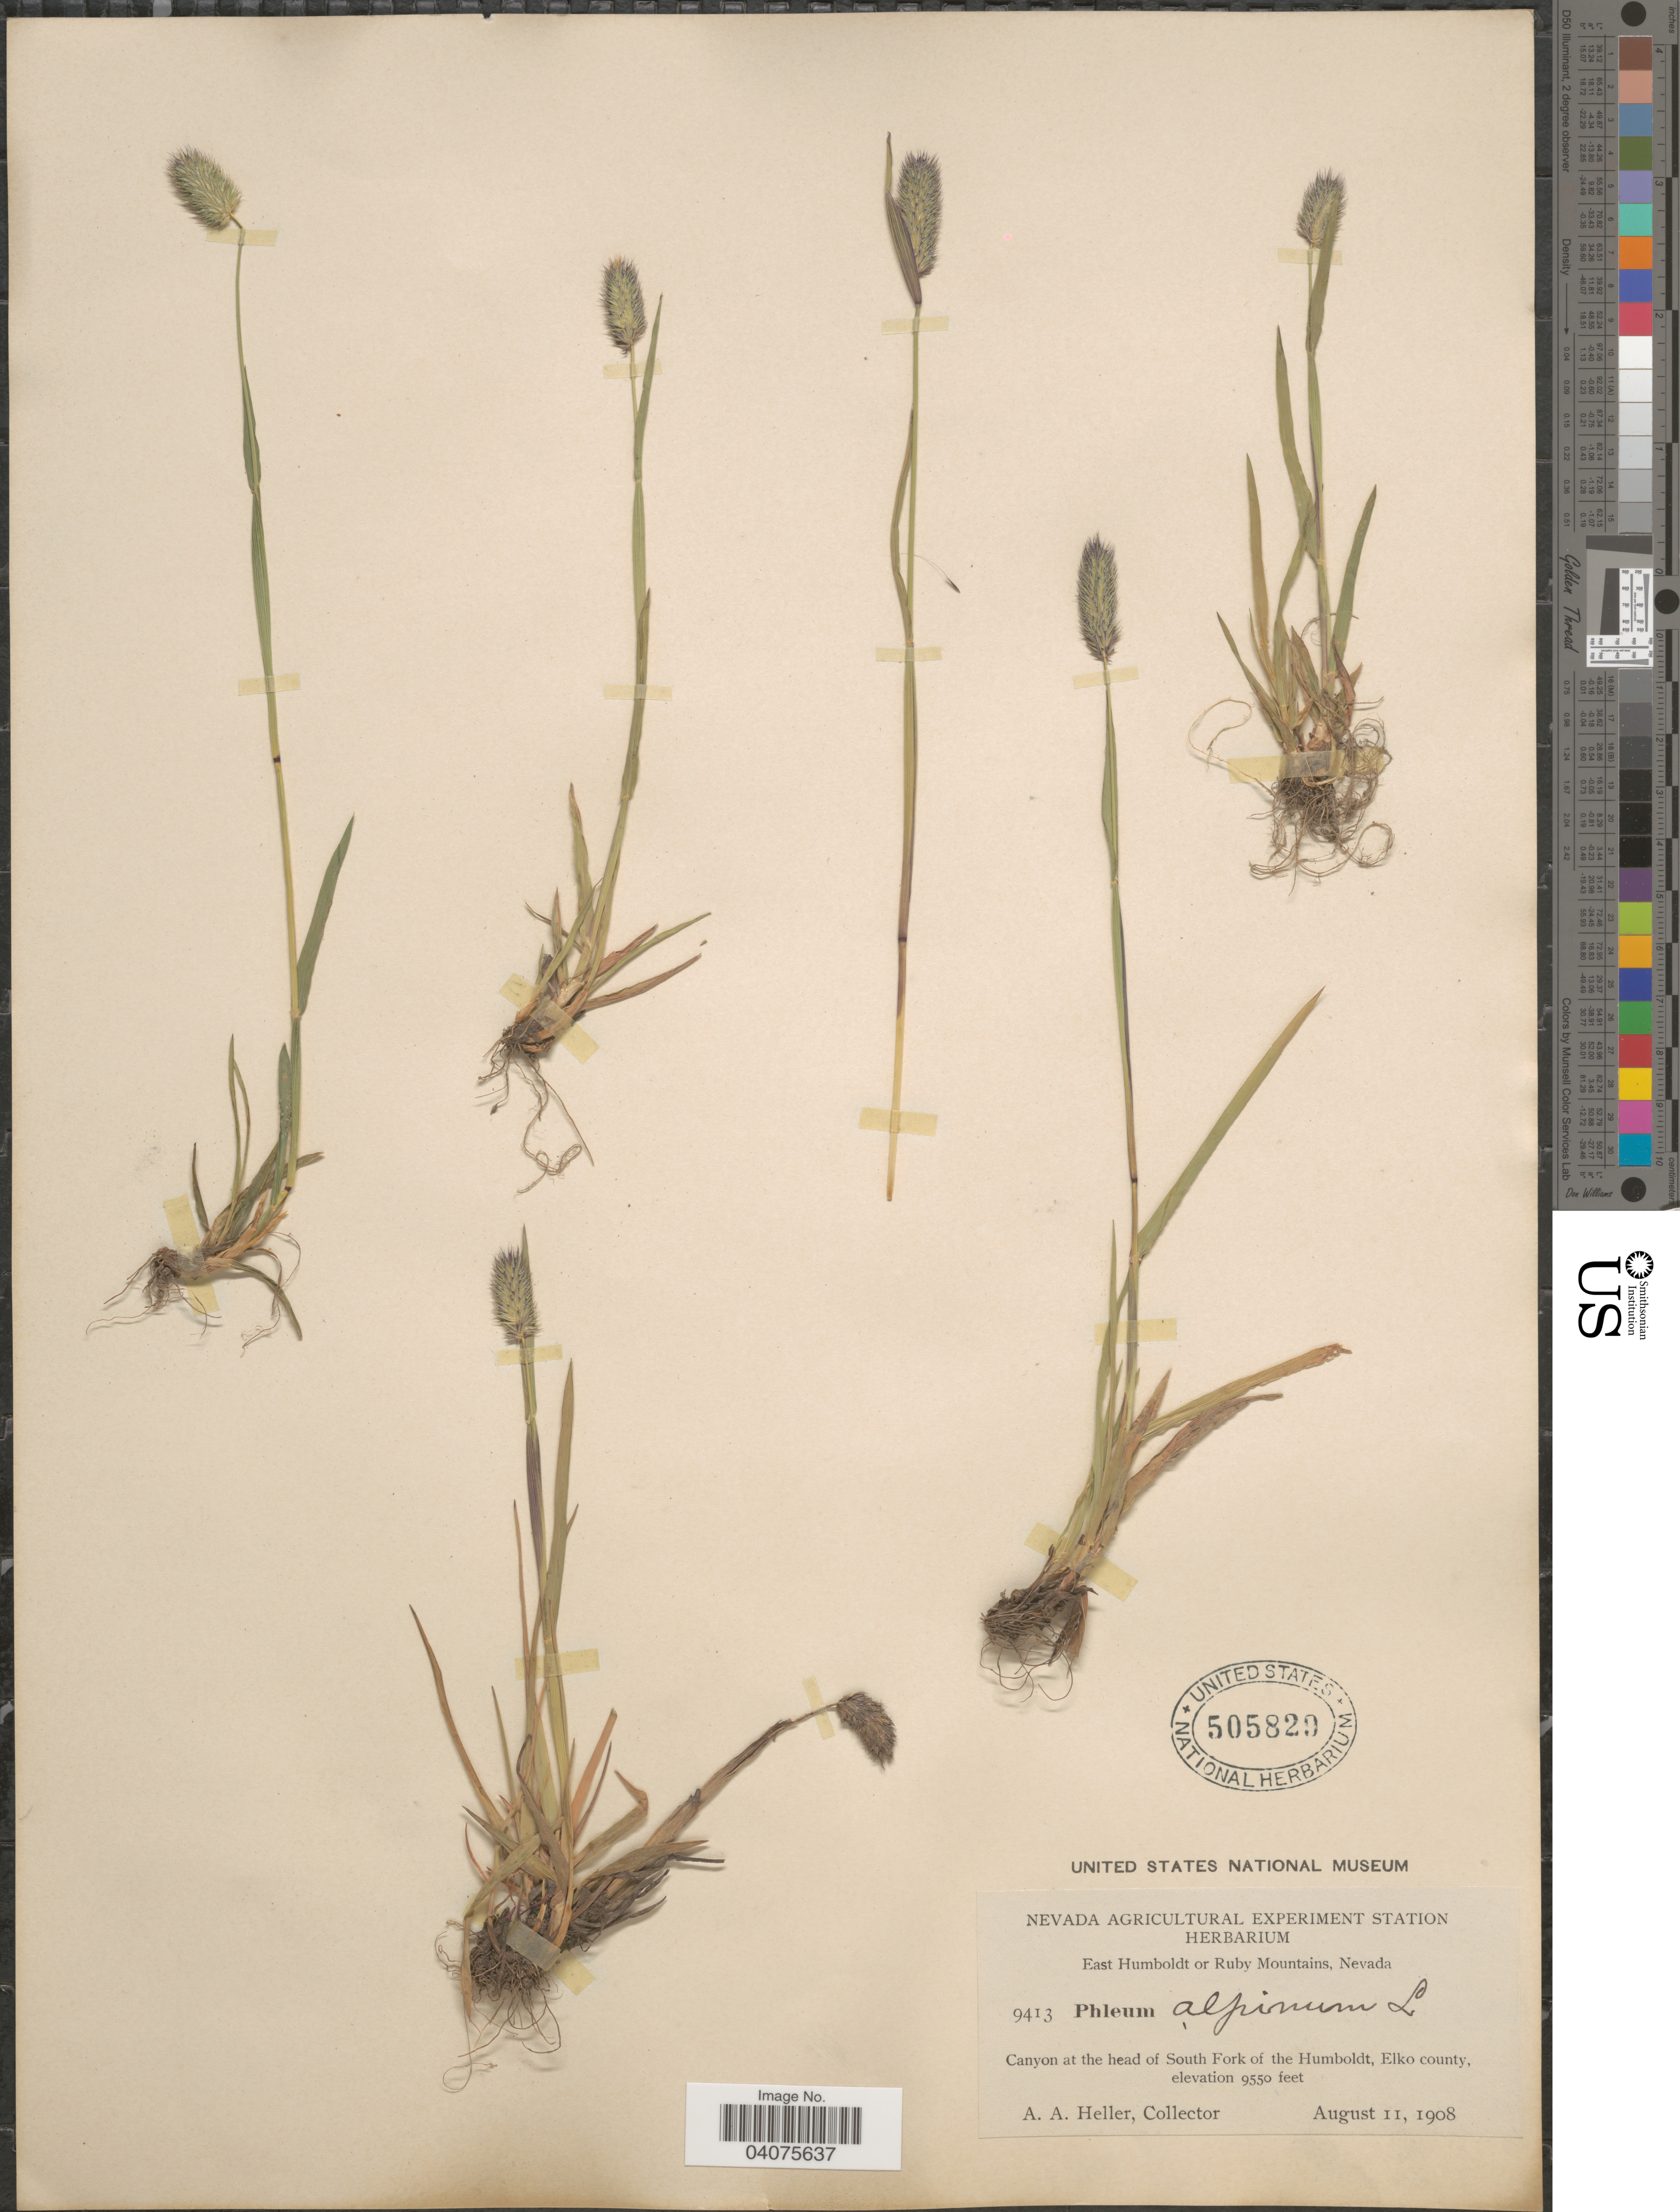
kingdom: Plantae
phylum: Tracheophyta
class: Liliopsida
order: Poales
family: Poaceae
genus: Phleum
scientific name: Phleum alpinum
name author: L.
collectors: A. A. Heller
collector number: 9413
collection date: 1908-08-11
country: United States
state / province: Nevada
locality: East Humboldt or Ruby Mountains. Canyon at the head of South Fork of the Humboldt, Elko county.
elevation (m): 2911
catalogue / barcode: US 505829